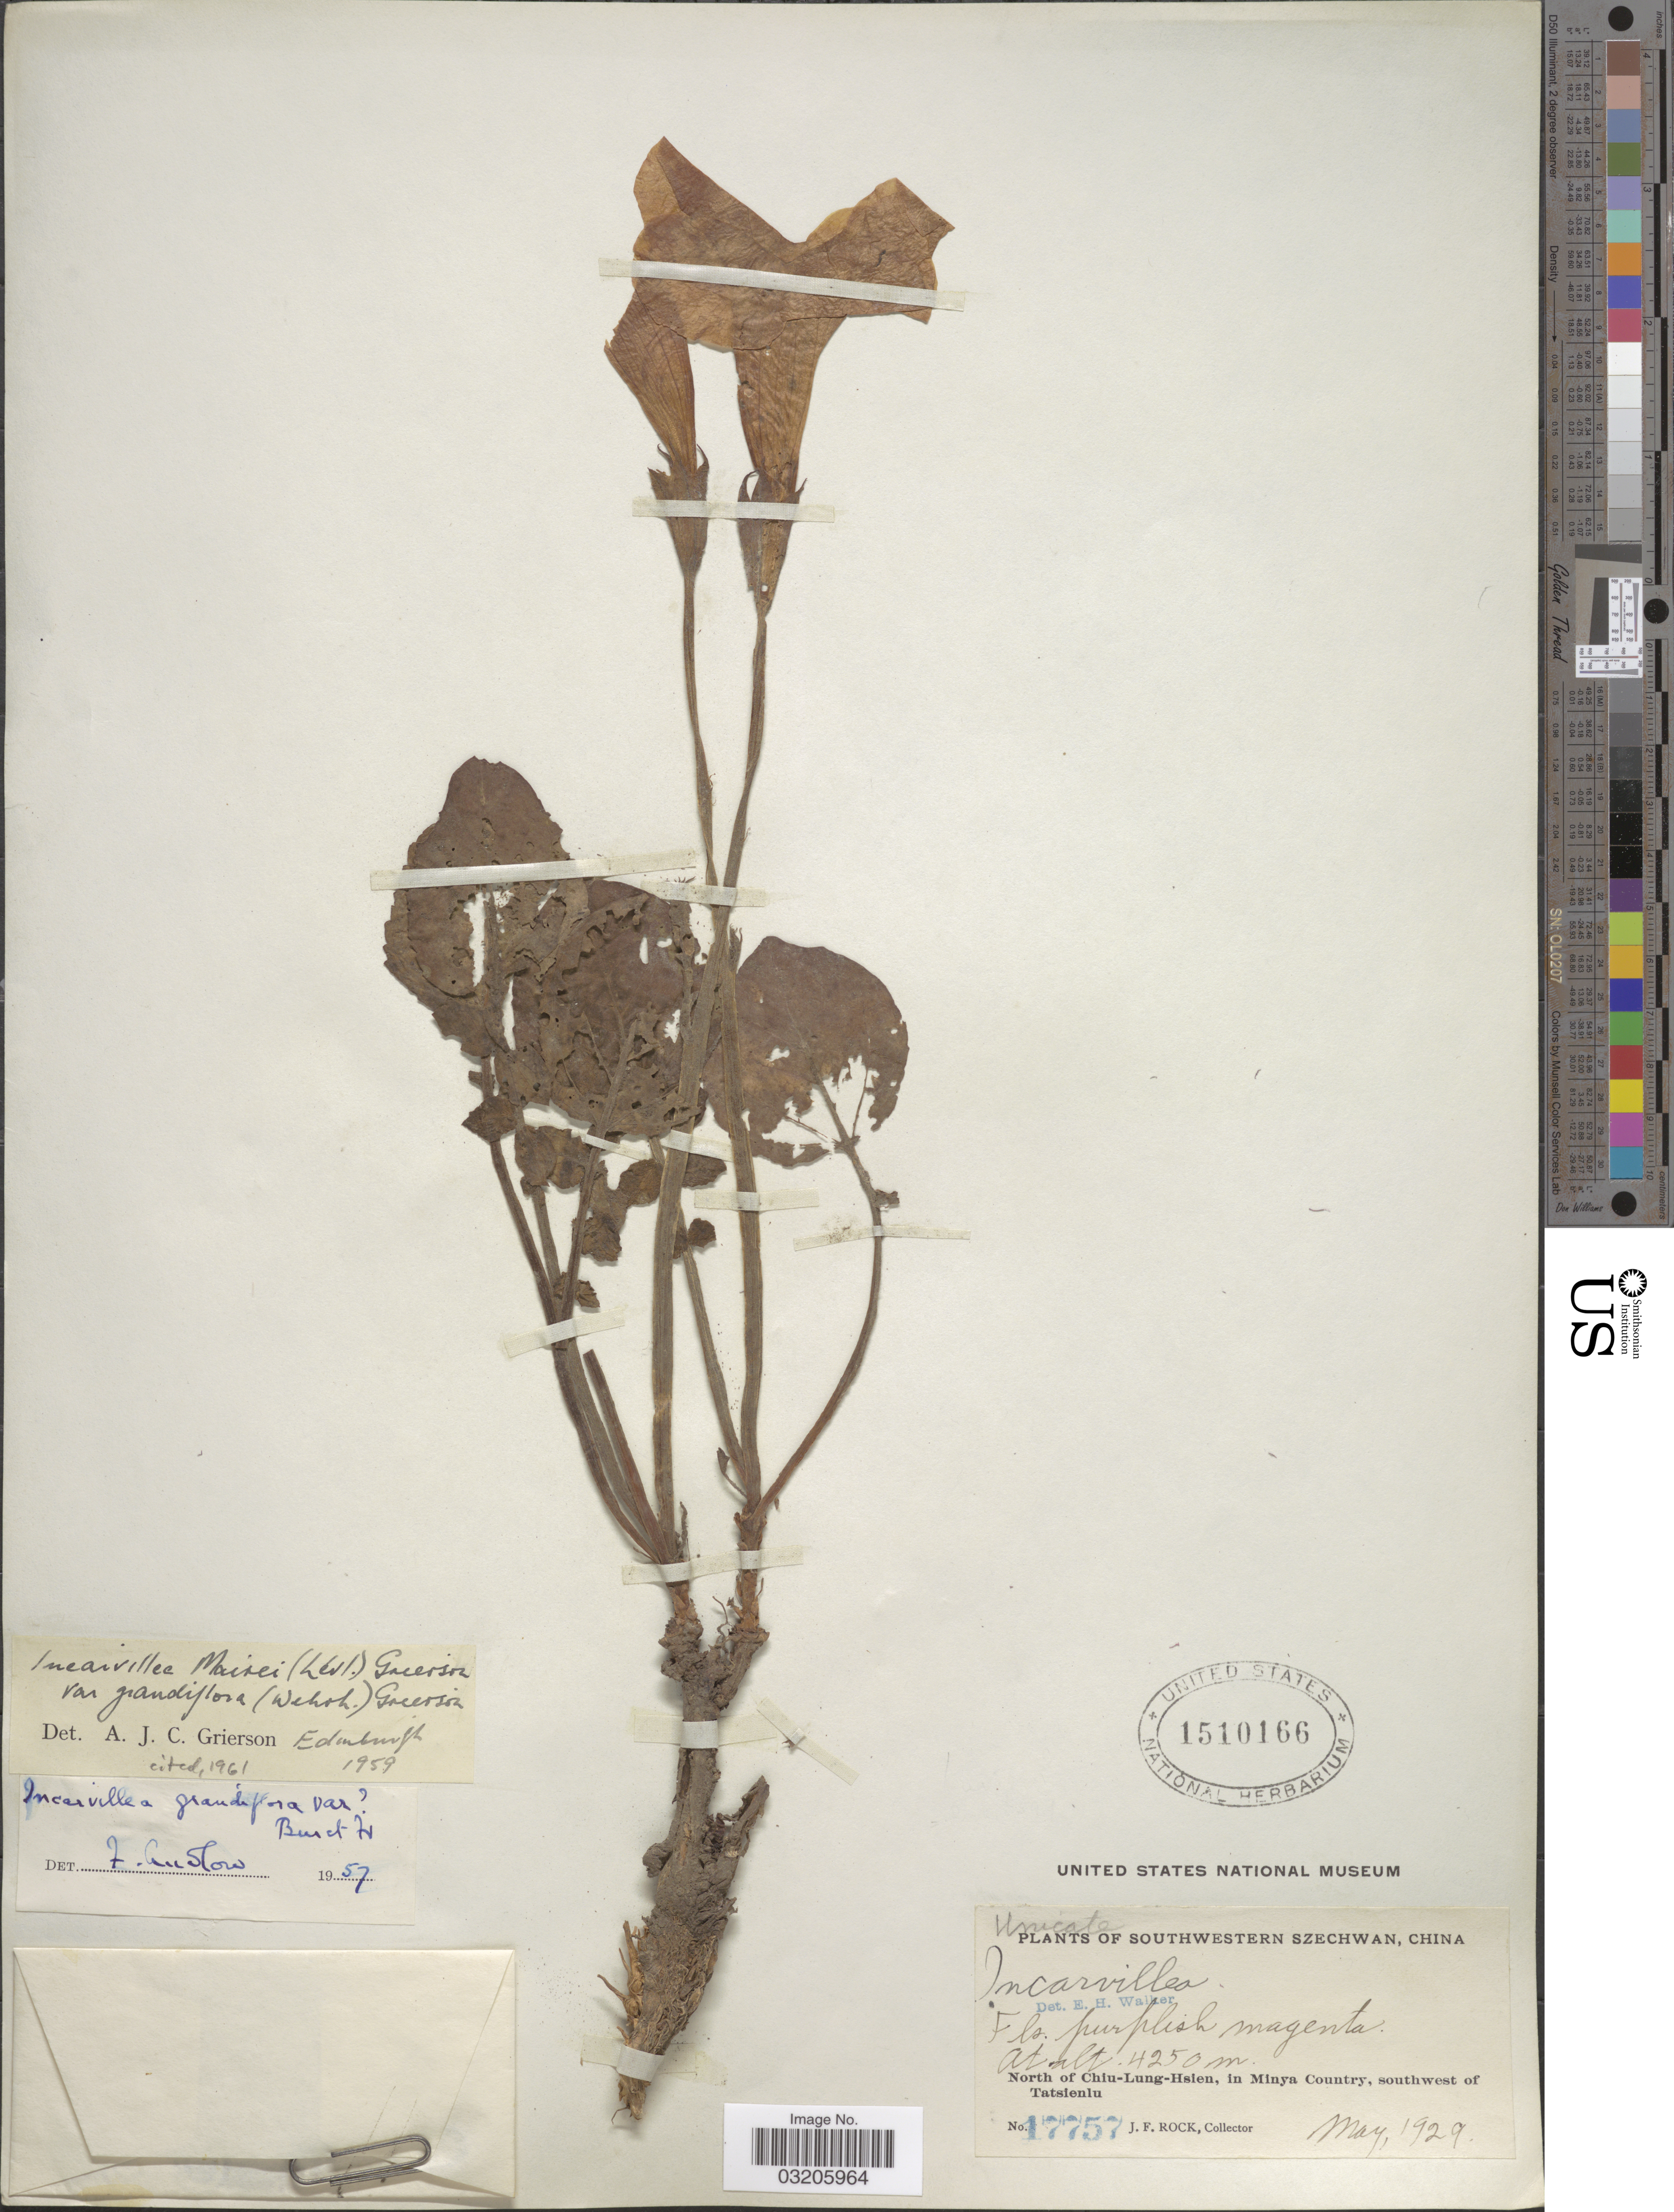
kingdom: Plantae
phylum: Tracheophyta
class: Magnoliopsida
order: Lamiales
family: Bignoniaceae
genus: Incarvillea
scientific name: Incarvillea mairei var. grandiflora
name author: (Wehrh.) Grierson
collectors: J. Rock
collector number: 17757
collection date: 1929-05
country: China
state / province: Sichuan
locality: Southwestern Szechwan. North of Chiu-Lung-Hsien, in Minya Country, southwest of Tatsienlu.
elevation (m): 4250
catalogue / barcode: US 1510166